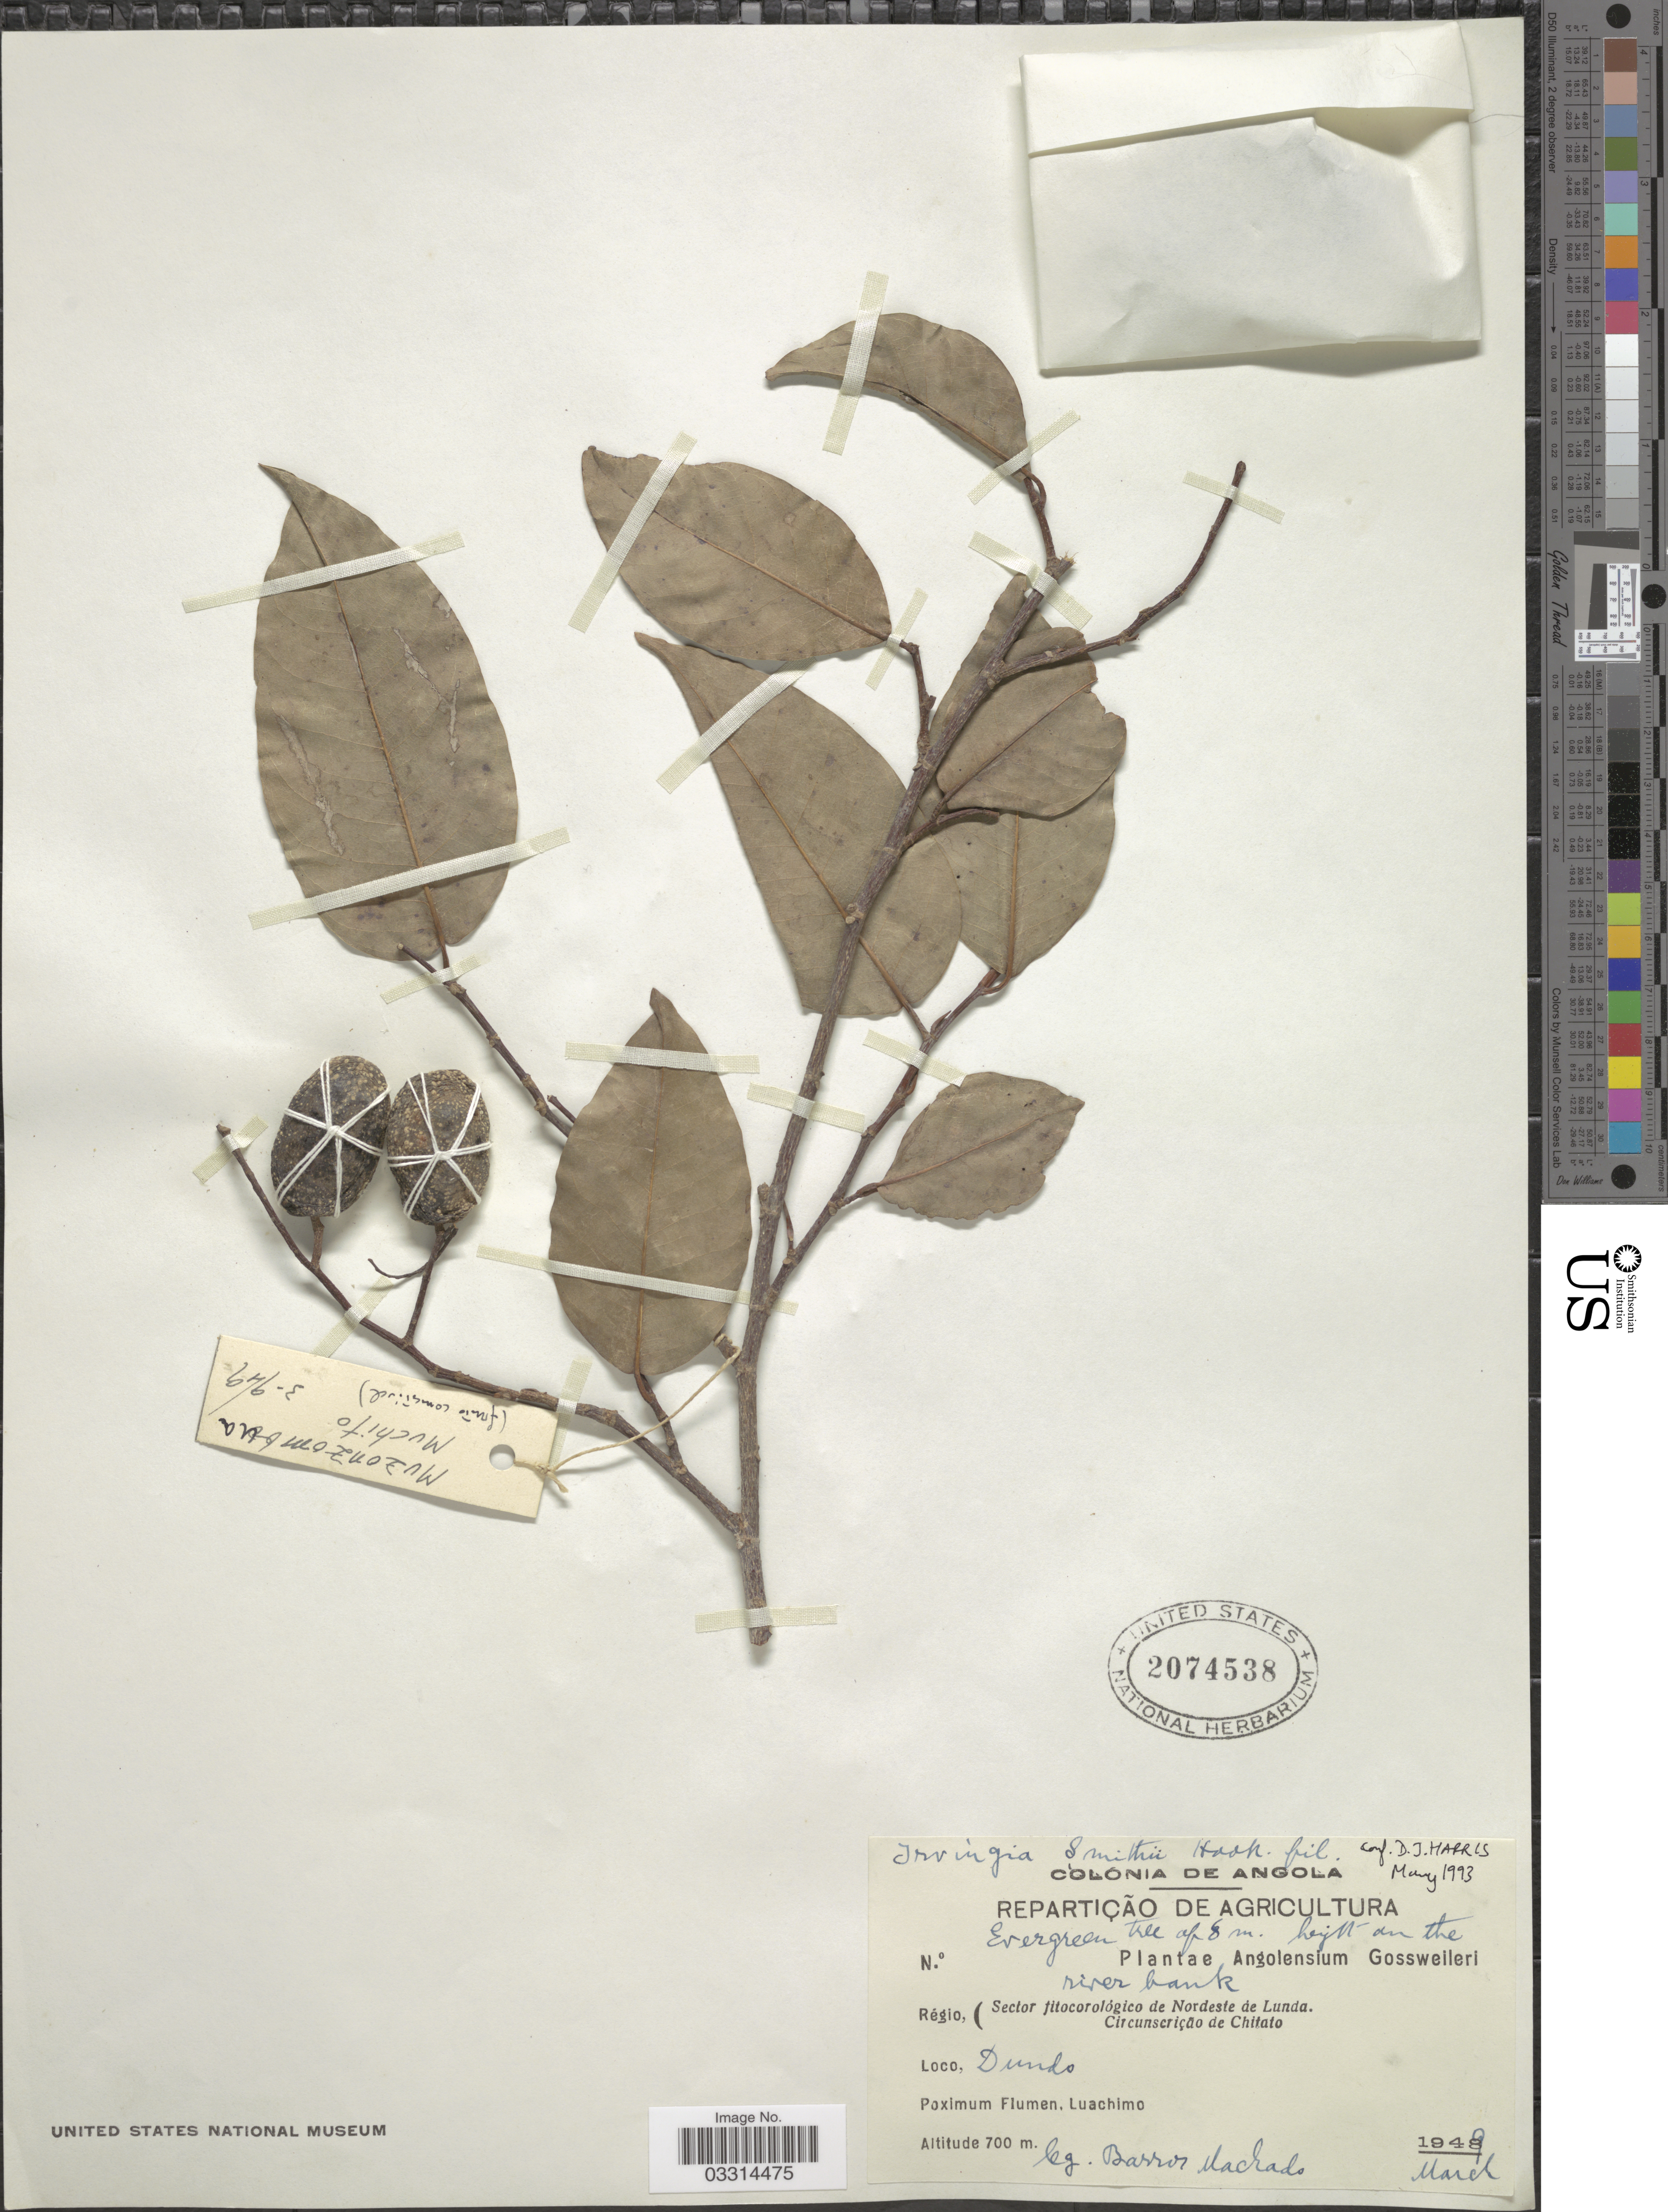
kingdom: Plantae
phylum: Tracheophyta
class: Magnoliopsida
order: Malpighiales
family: Irvingiaceae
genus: Irvingia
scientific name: Irvingia smithii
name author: Hook. f.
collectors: B. Machado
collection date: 1949-03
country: Angola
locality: Régio, (Secot fitocorológico de Nordeste de Lunda. Circunscrição de Chitato). Dundo. Proximum Flumen, Luachimo.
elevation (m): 700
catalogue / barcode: US 2074538